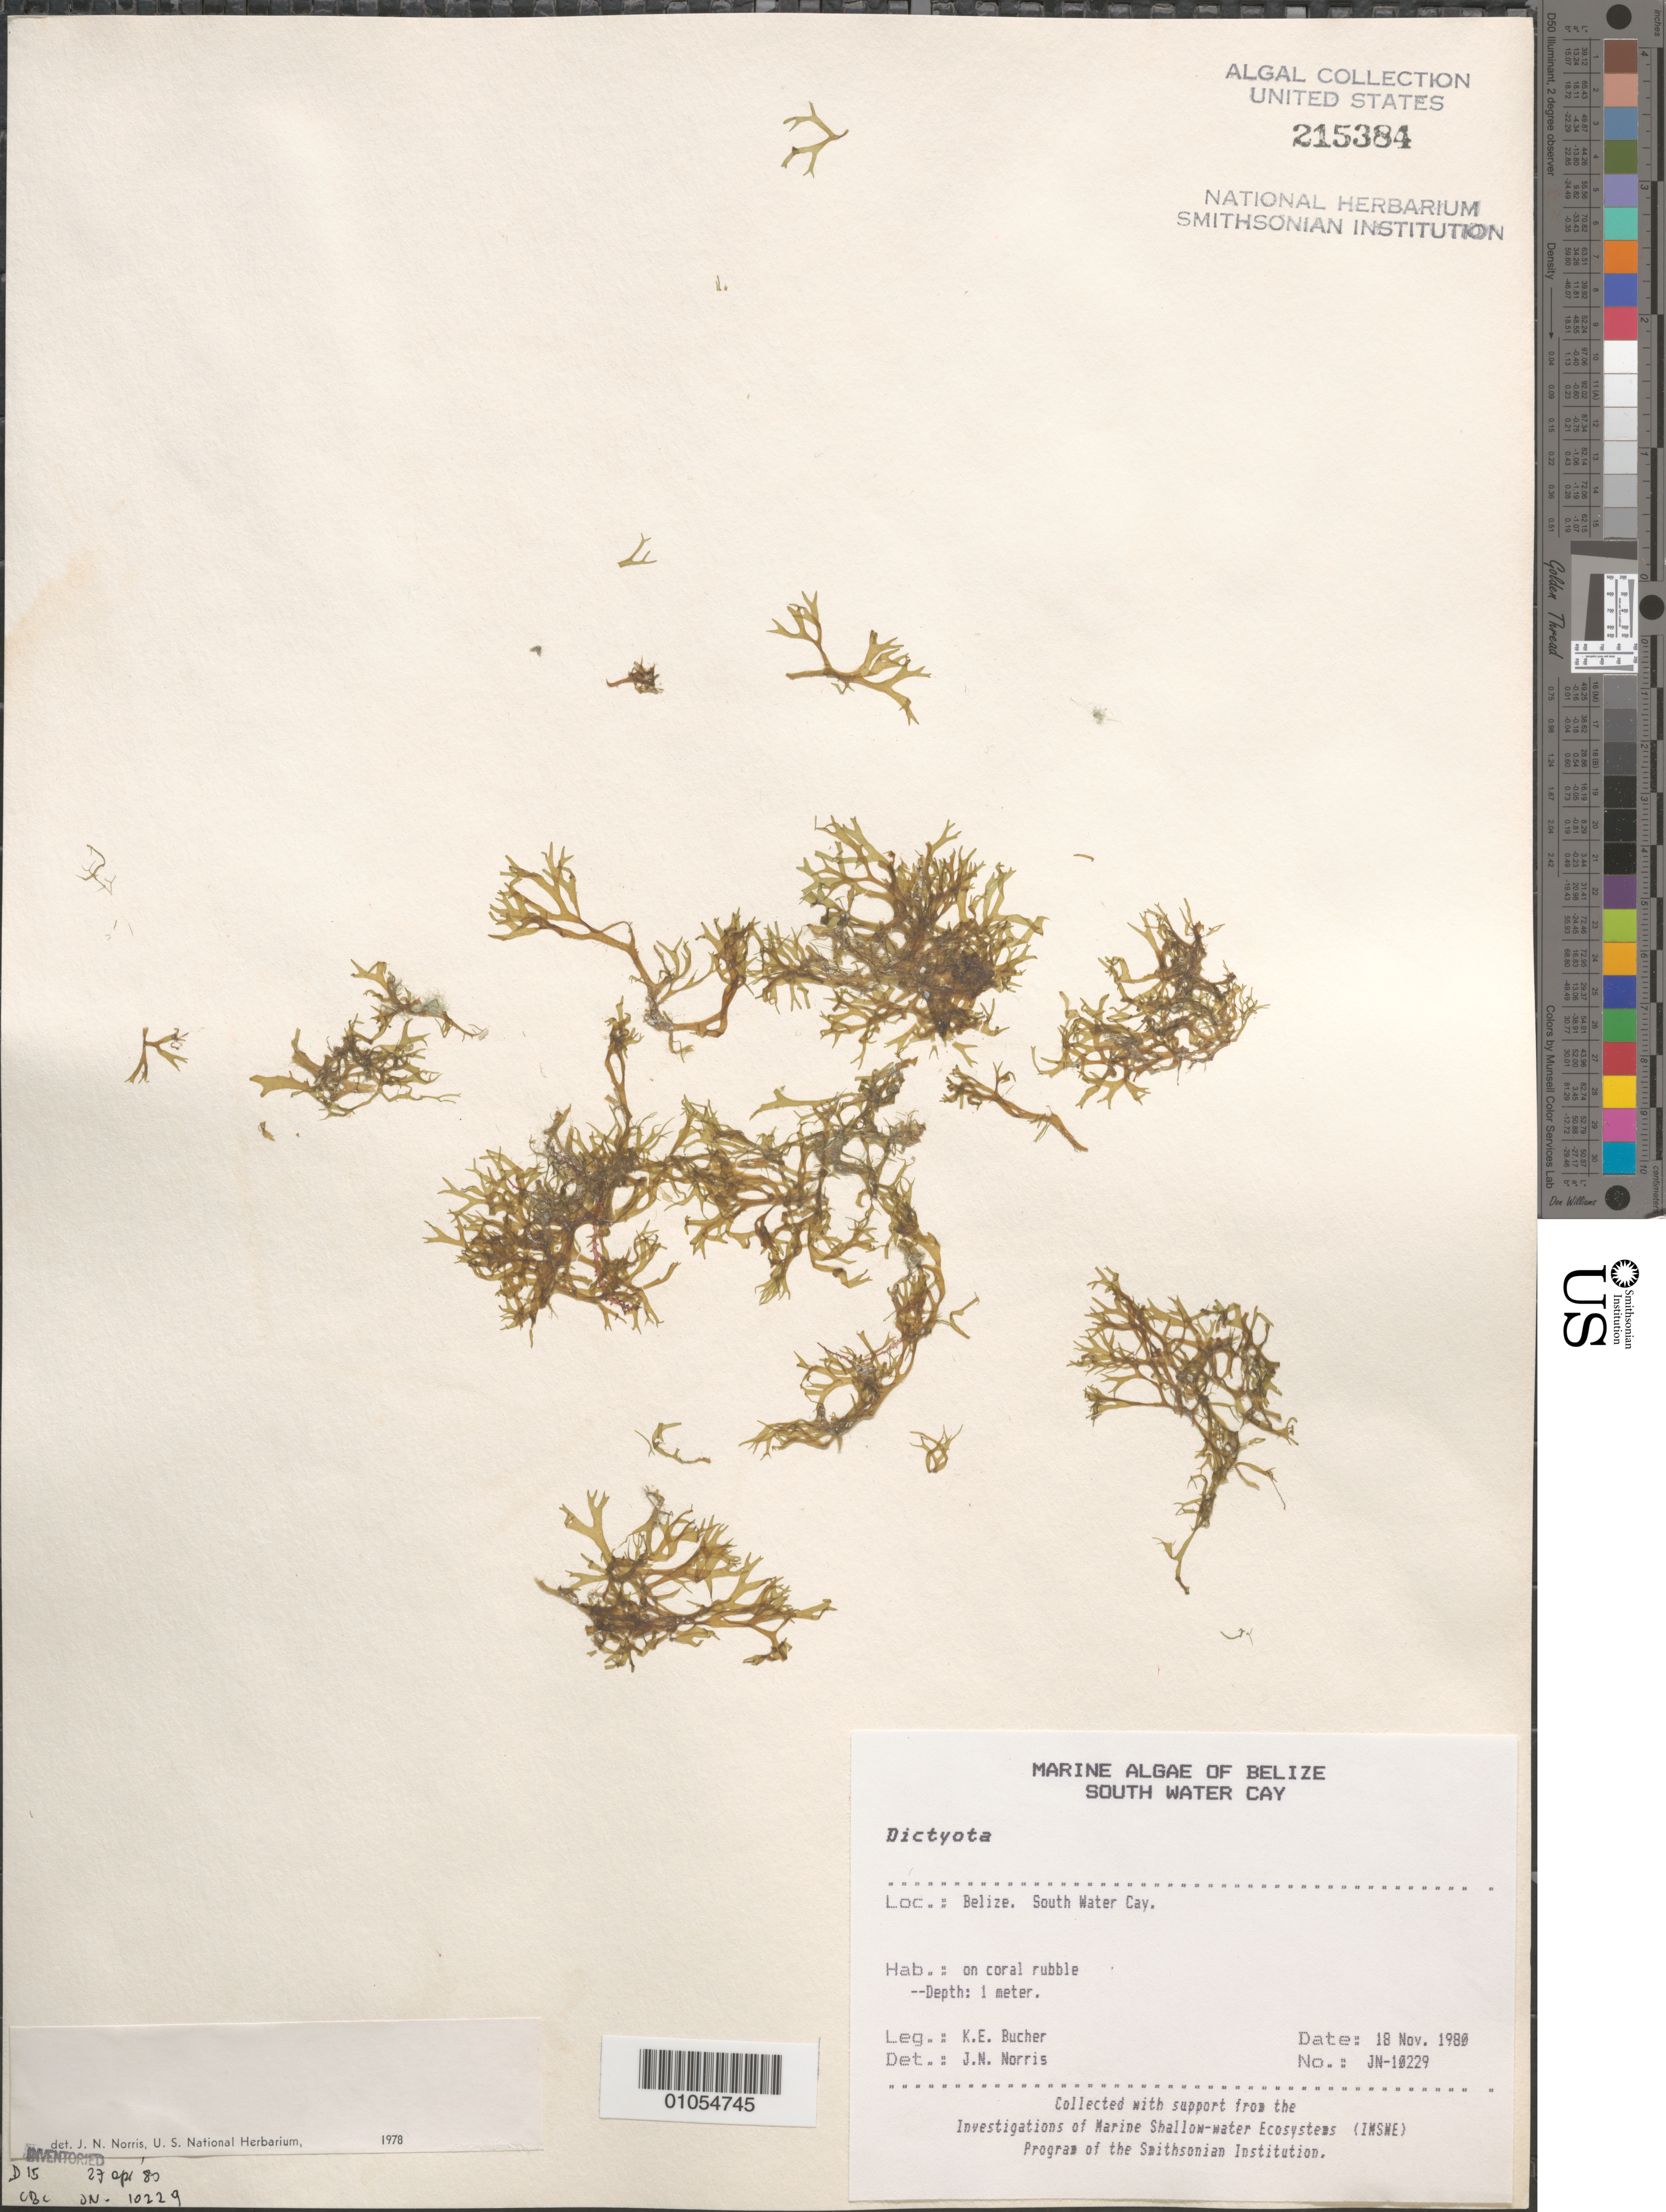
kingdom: Chromista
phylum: Ochrophyta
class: Phaeophyceae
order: Dictyotales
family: Dictyotaceae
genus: Dictyota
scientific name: Dictyota sp.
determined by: Norris, James N.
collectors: K. E. Bucher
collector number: JN-10229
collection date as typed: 18 Nov 1980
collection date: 1980-11-18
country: Belize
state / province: Stann Creek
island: South Water Cay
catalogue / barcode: US 215384